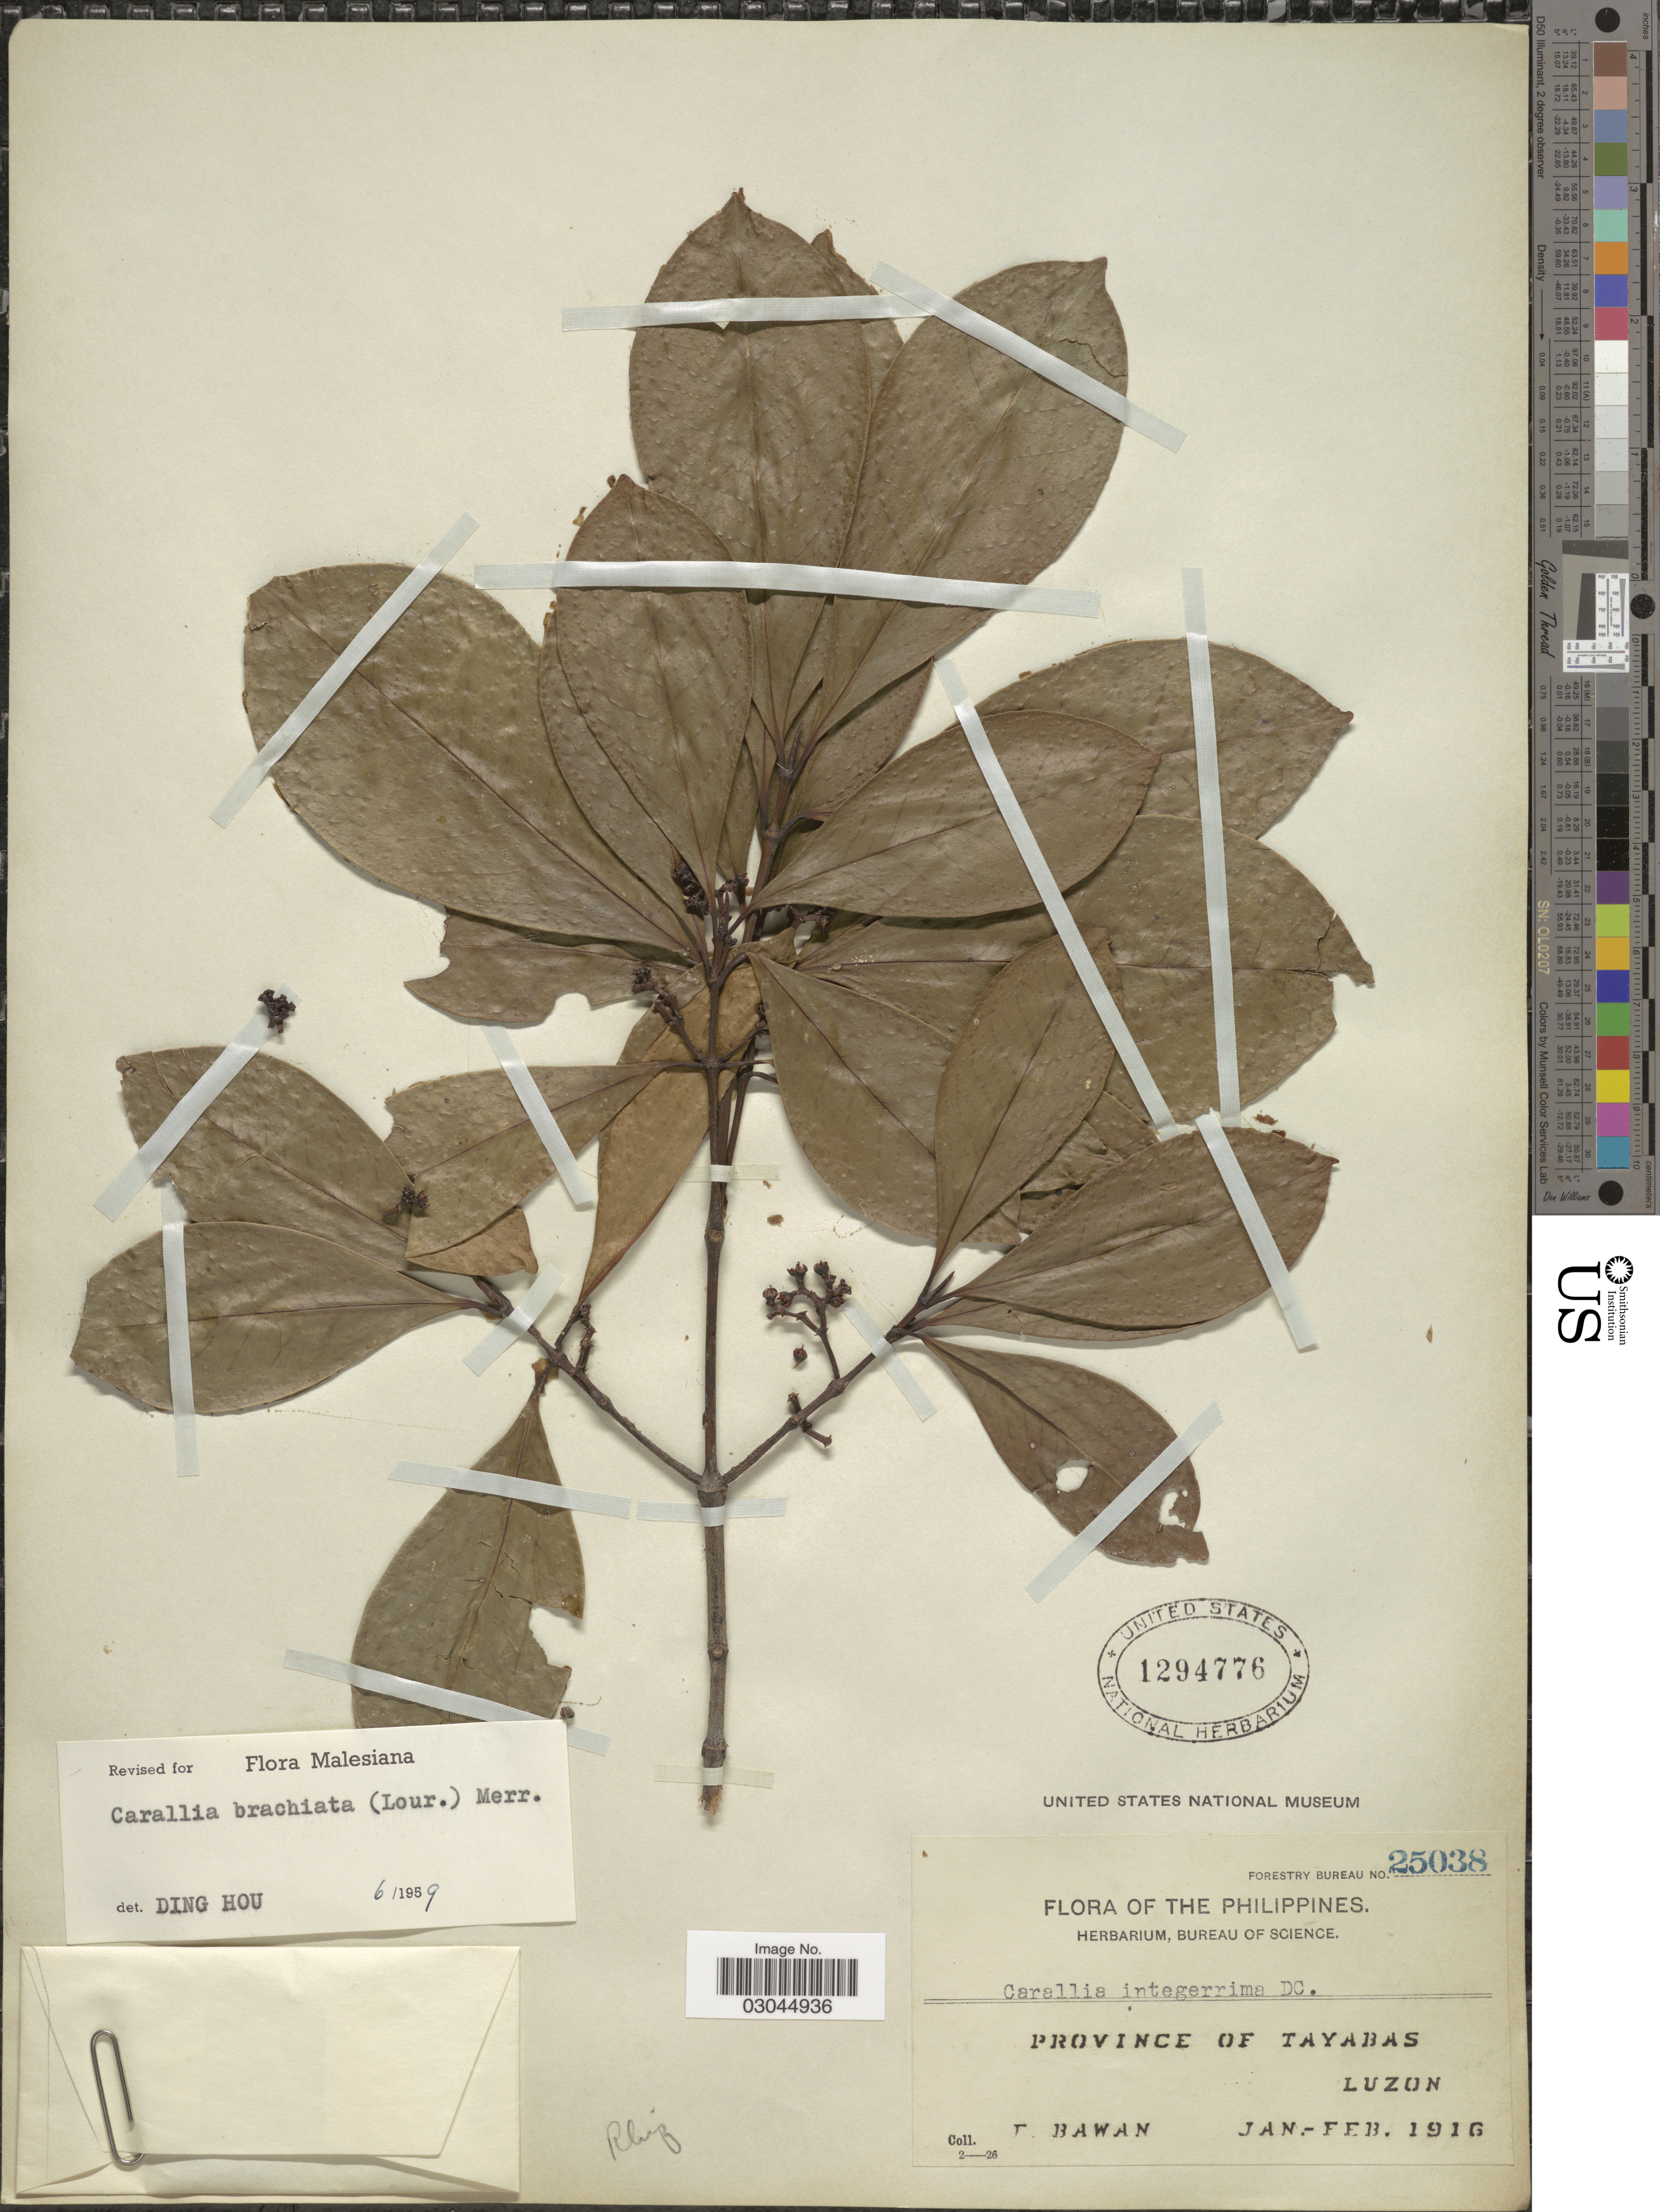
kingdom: Plantae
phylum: Tracheophyta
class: Magnoliopsida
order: Malpighiales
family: Rhizophoraceae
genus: Carallia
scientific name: Carallia brachiata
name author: (Lour.) Merr.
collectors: F. Bawan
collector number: Forestry Bureau 25038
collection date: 1916-01/1916-02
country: Philippines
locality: Province of Tayabas, Luzon.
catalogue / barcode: US 1294776